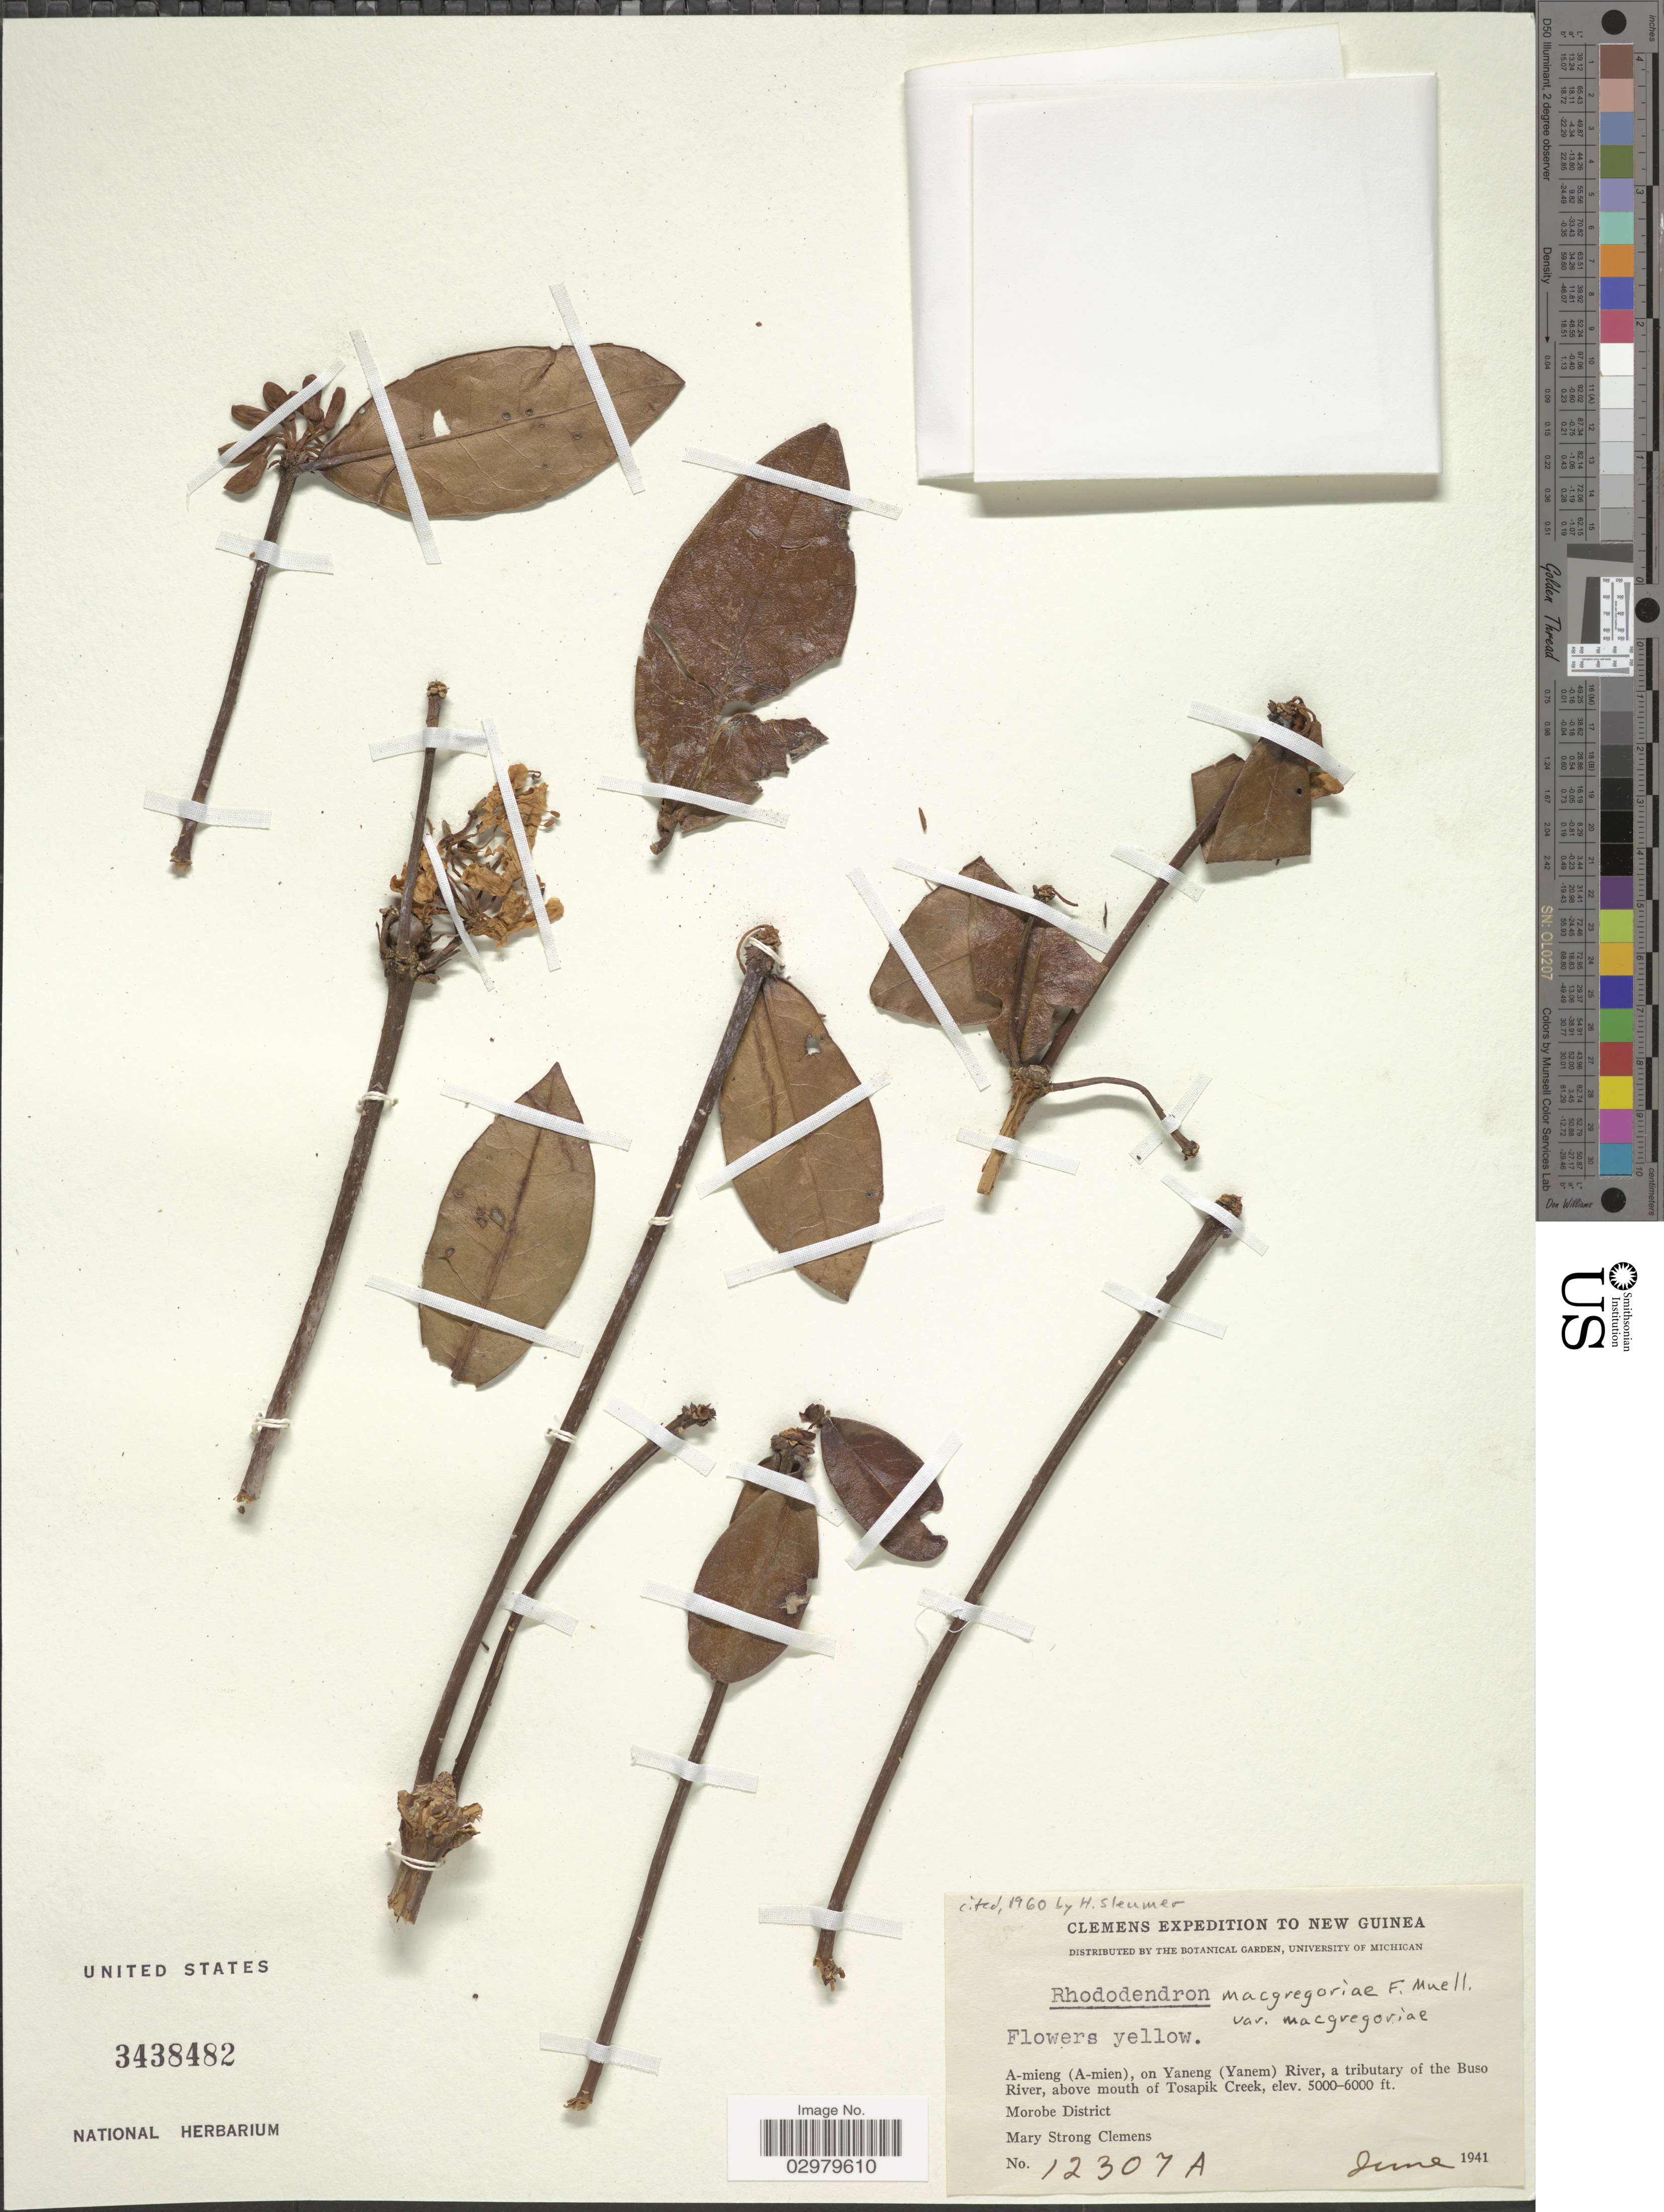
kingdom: Plantae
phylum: Tracheophyta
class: Magnoliopsida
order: Ericales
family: Ericaceae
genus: Rhododendron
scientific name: Rhododendron macgregoriae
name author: F. Muell.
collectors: M. S. Clemens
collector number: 12307A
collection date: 1941-06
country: Papua New Guinea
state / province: Morobe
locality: New Guinea. A-mieng (A-mien), on Yaneng (Yanem) River, a tributary of the Buso River, above mouth of Tosapik Creek. Morobe District.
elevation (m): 1524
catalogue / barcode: US 3438482